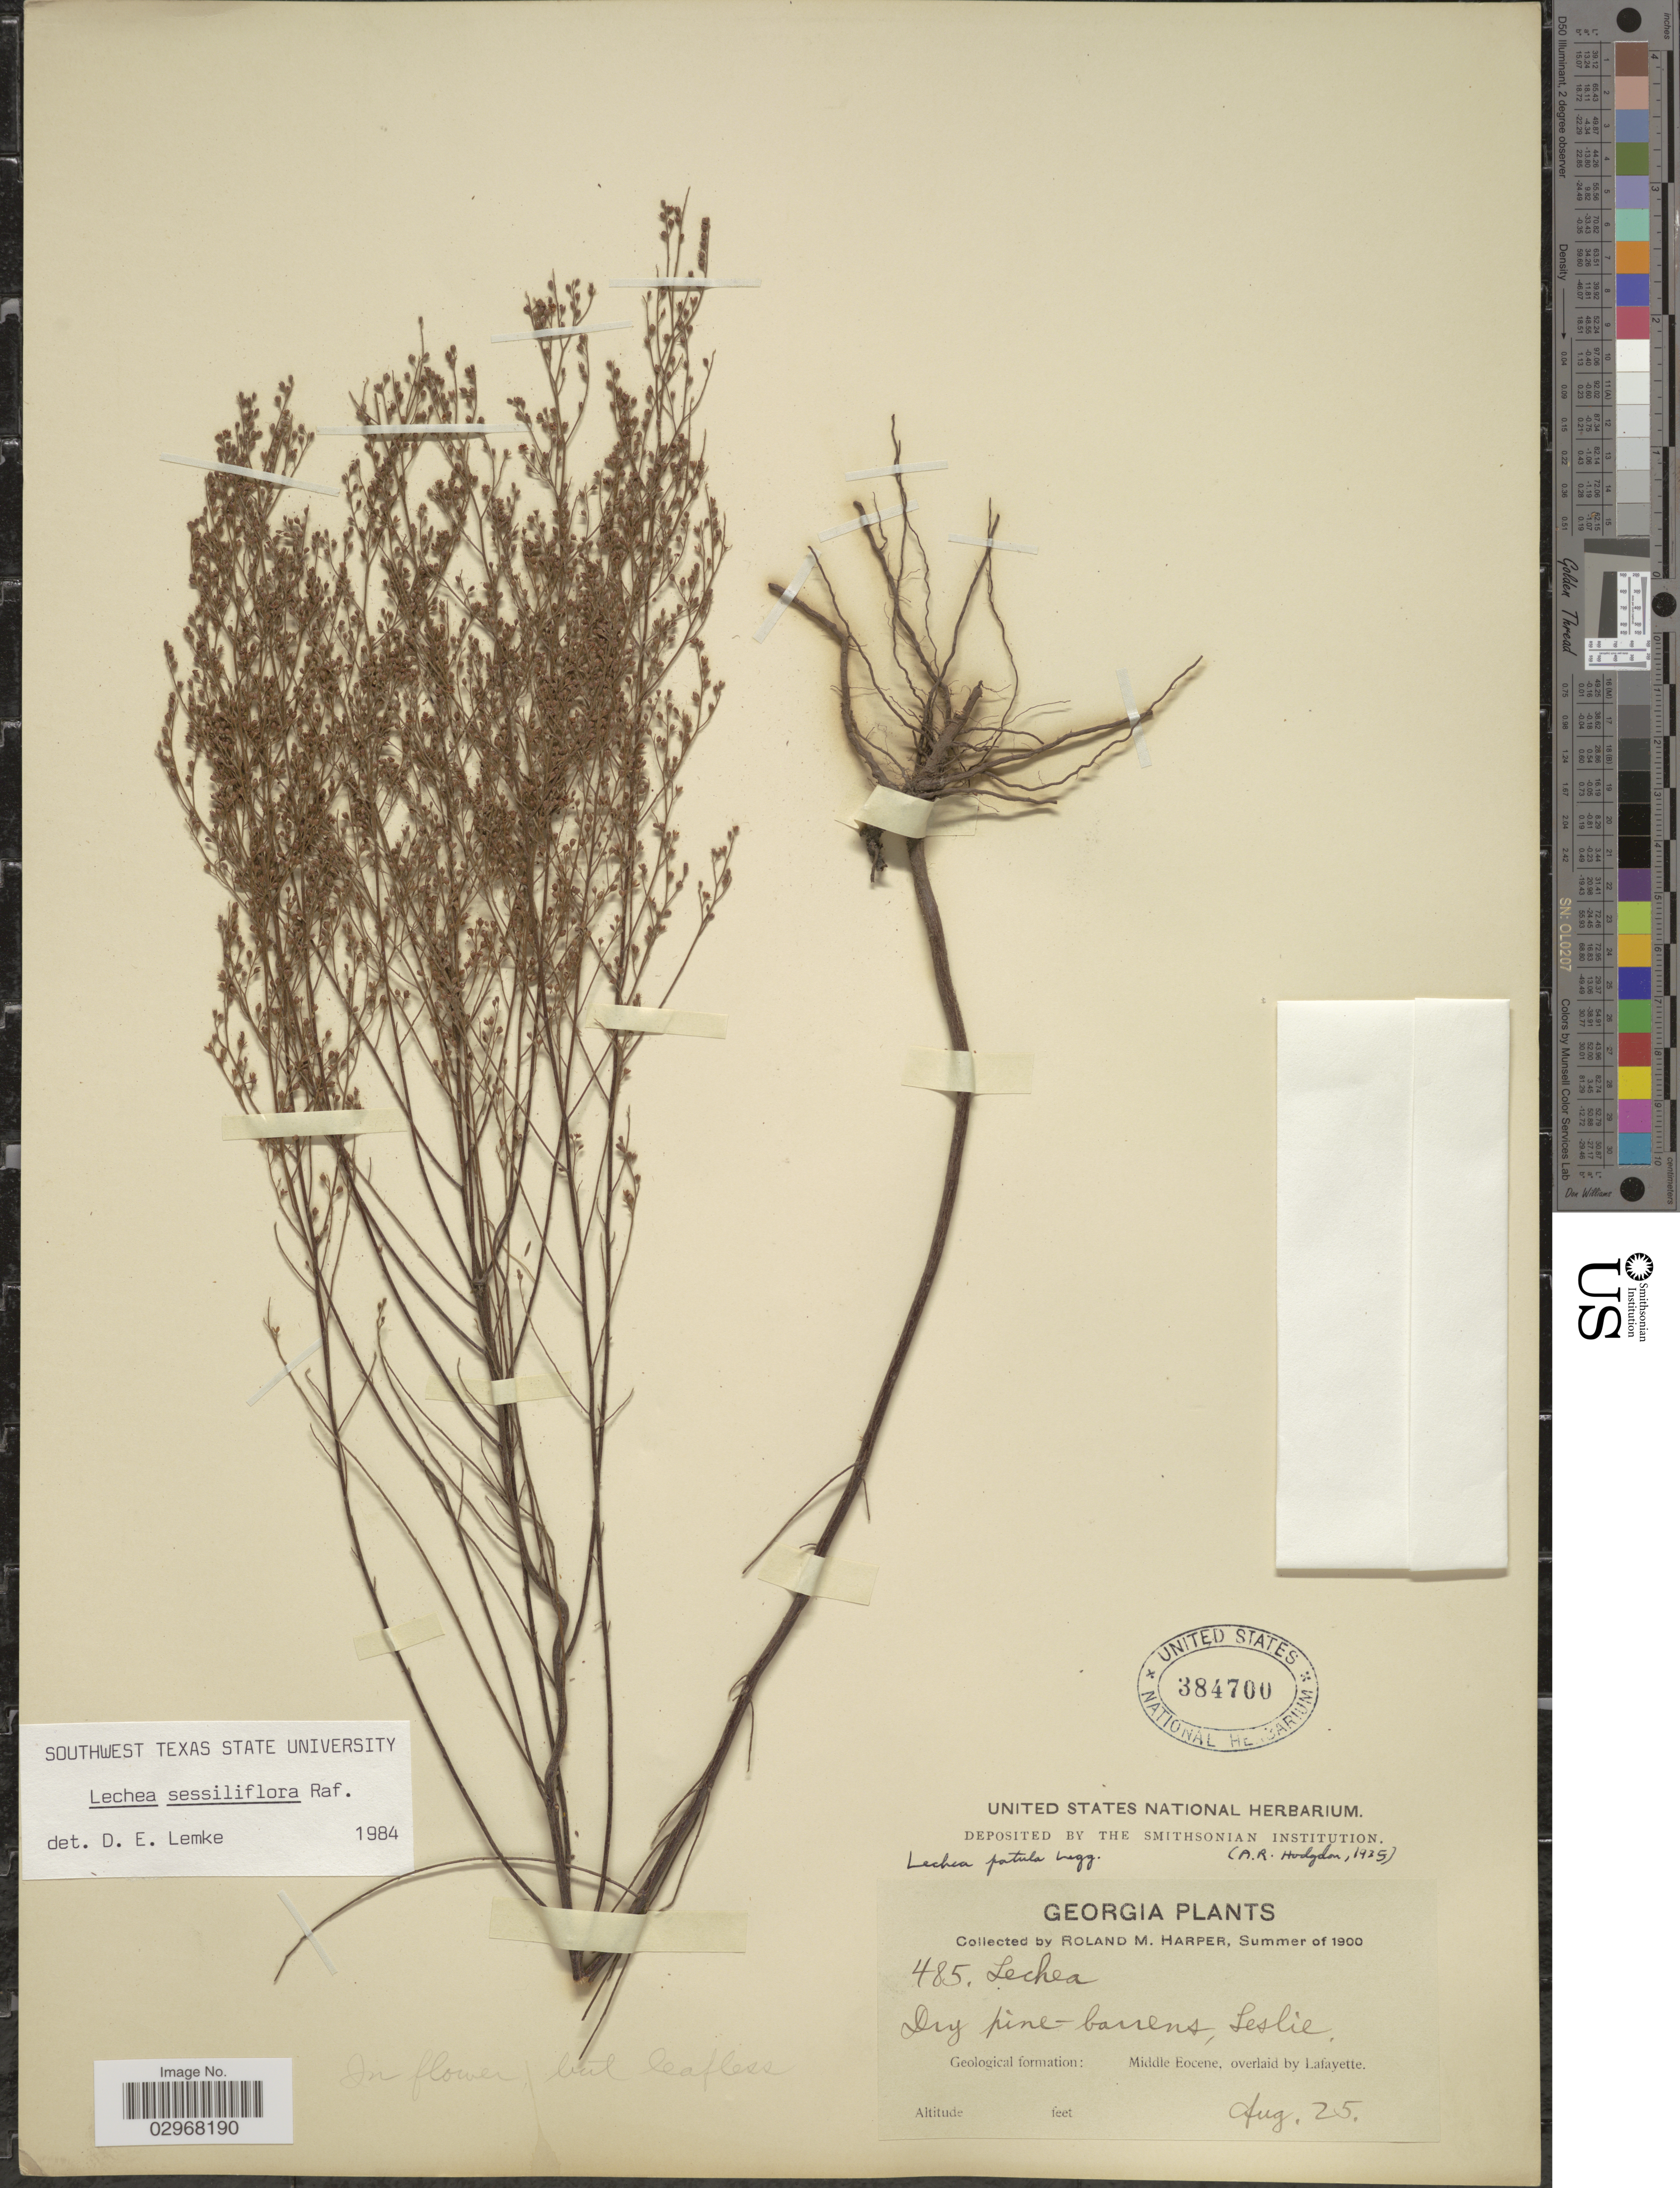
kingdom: Plantae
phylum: Tracheophyta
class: Magnoliopsida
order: Malvales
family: Cistaceae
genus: Lechea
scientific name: Lechea sessiliflora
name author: Raf.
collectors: R. M. Harper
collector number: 485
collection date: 1900-08-25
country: United States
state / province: Georgia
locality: Geological formation: Middle Eocene, overlaid by Lafayette.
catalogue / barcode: US 384700